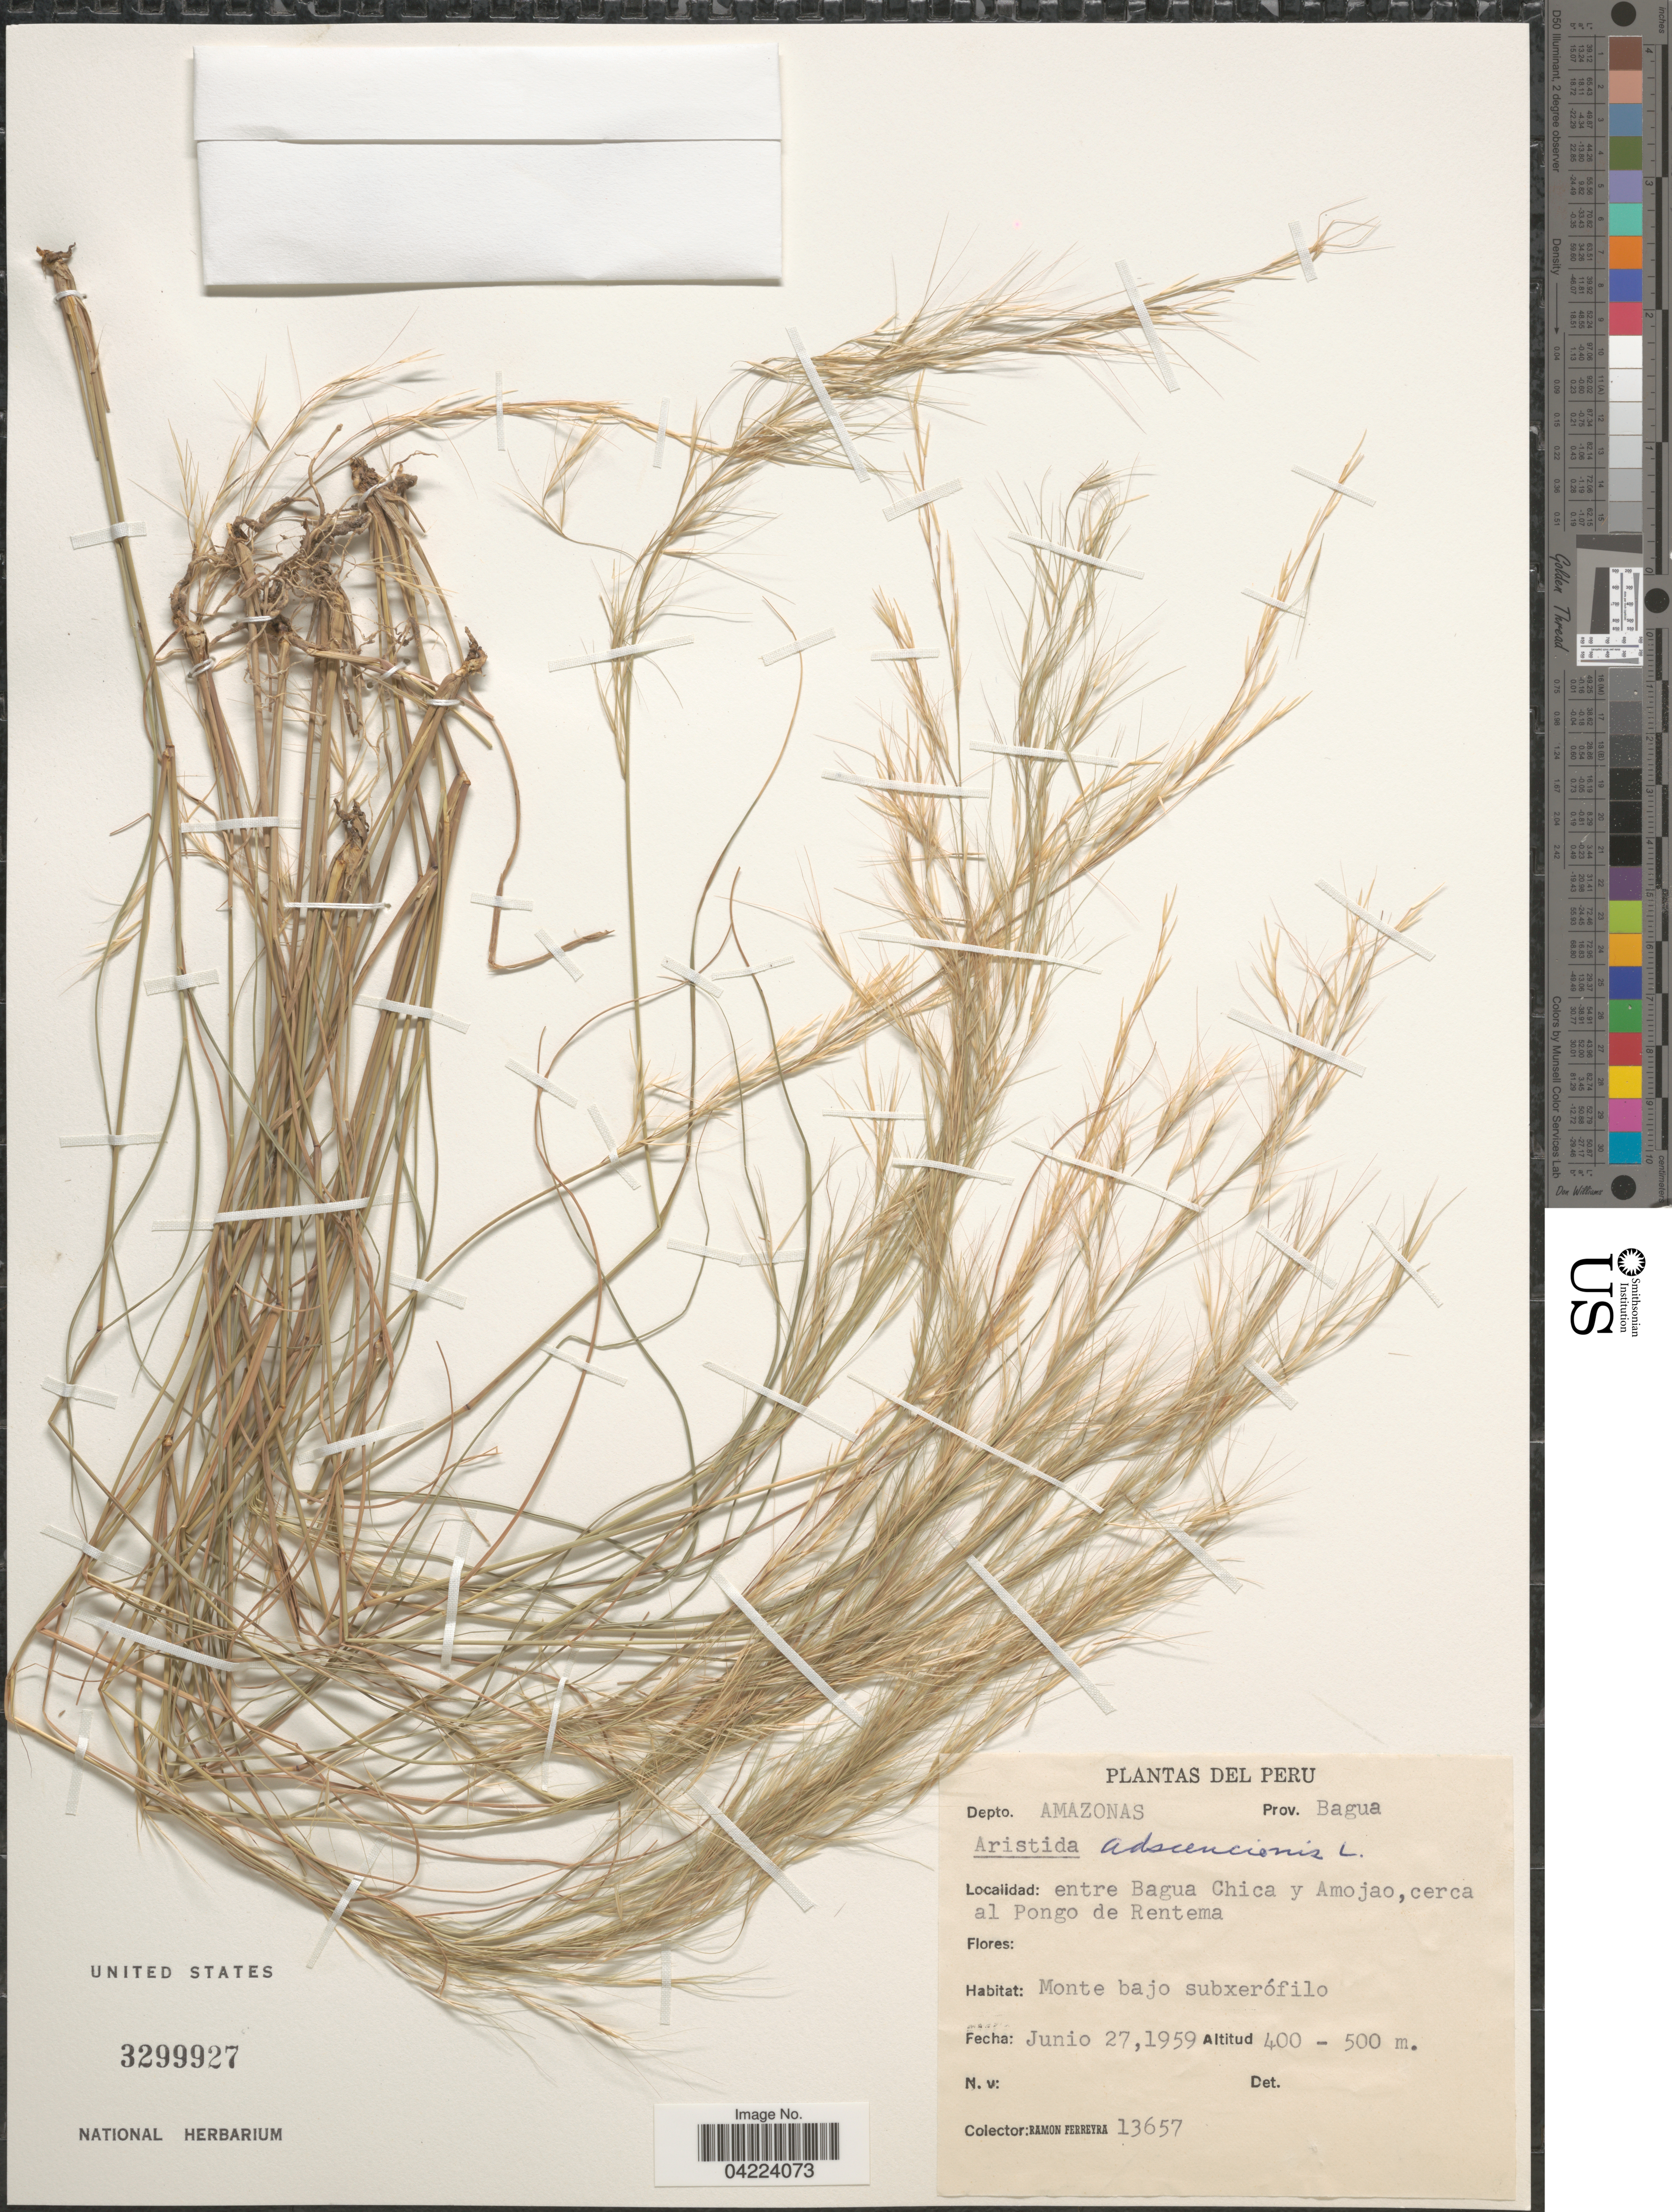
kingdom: Plantae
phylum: Tracheophyta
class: Liliopsida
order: Poales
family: Poaceae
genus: Aristida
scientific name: Aristida adscensionis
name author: L.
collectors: R. A. Ferreyra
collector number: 13657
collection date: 1959-06-27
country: Peru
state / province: Amazonas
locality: Depto. Amazonas. Prov. Bagua. Entre Bagua Chica y Amojao, cerca al Pongo de Rentema.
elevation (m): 400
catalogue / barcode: US 3299927